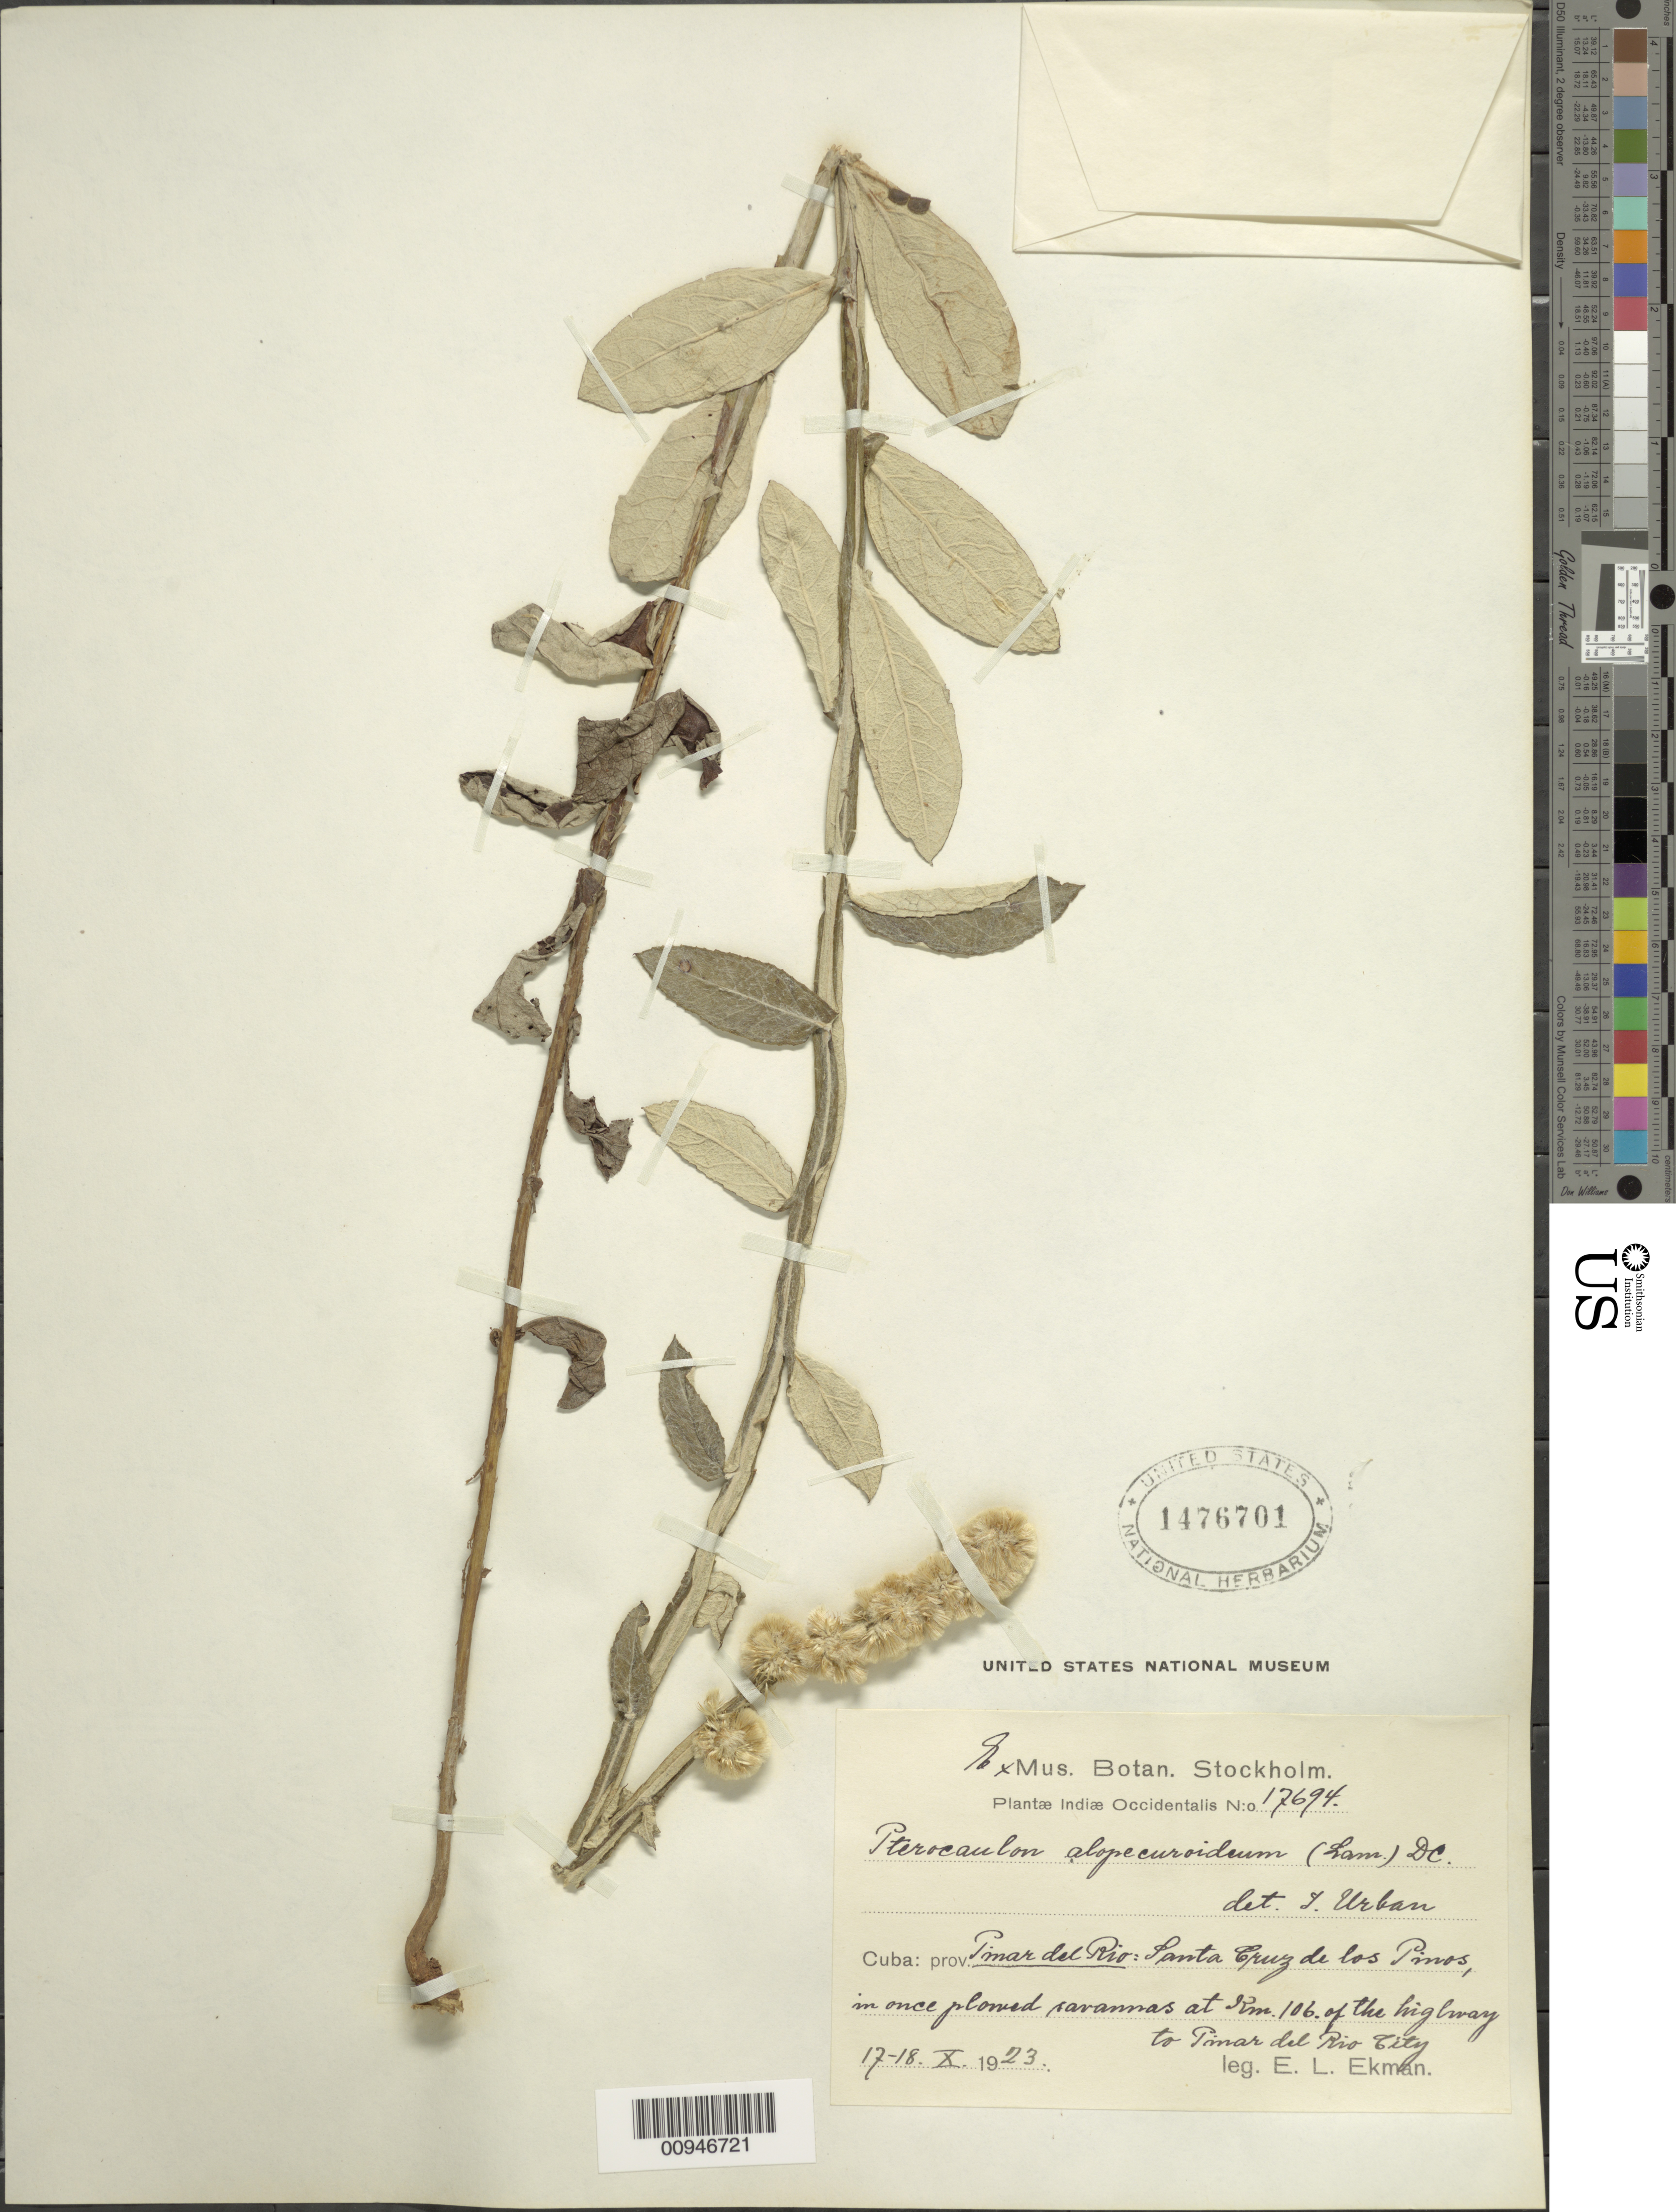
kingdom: Plantae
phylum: Tracheophyta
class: Magnoliopsida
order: Asterales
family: Asteraceae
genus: Pterocaulon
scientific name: Pterocaulon alopecuroides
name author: (Lam.) DC.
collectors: E. L. Ekman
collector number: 17694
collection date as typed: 17 Oct 1923 to 18 Feb 1923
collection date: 1923-02-18/1923-10-17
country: Cuba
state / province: Pinar del Rio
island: Cuba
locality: Santa Cruz de los Pinos, at km 106 of the highway to Pinar del Rio city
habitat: In once plowed savannas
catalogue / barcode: US 1476701